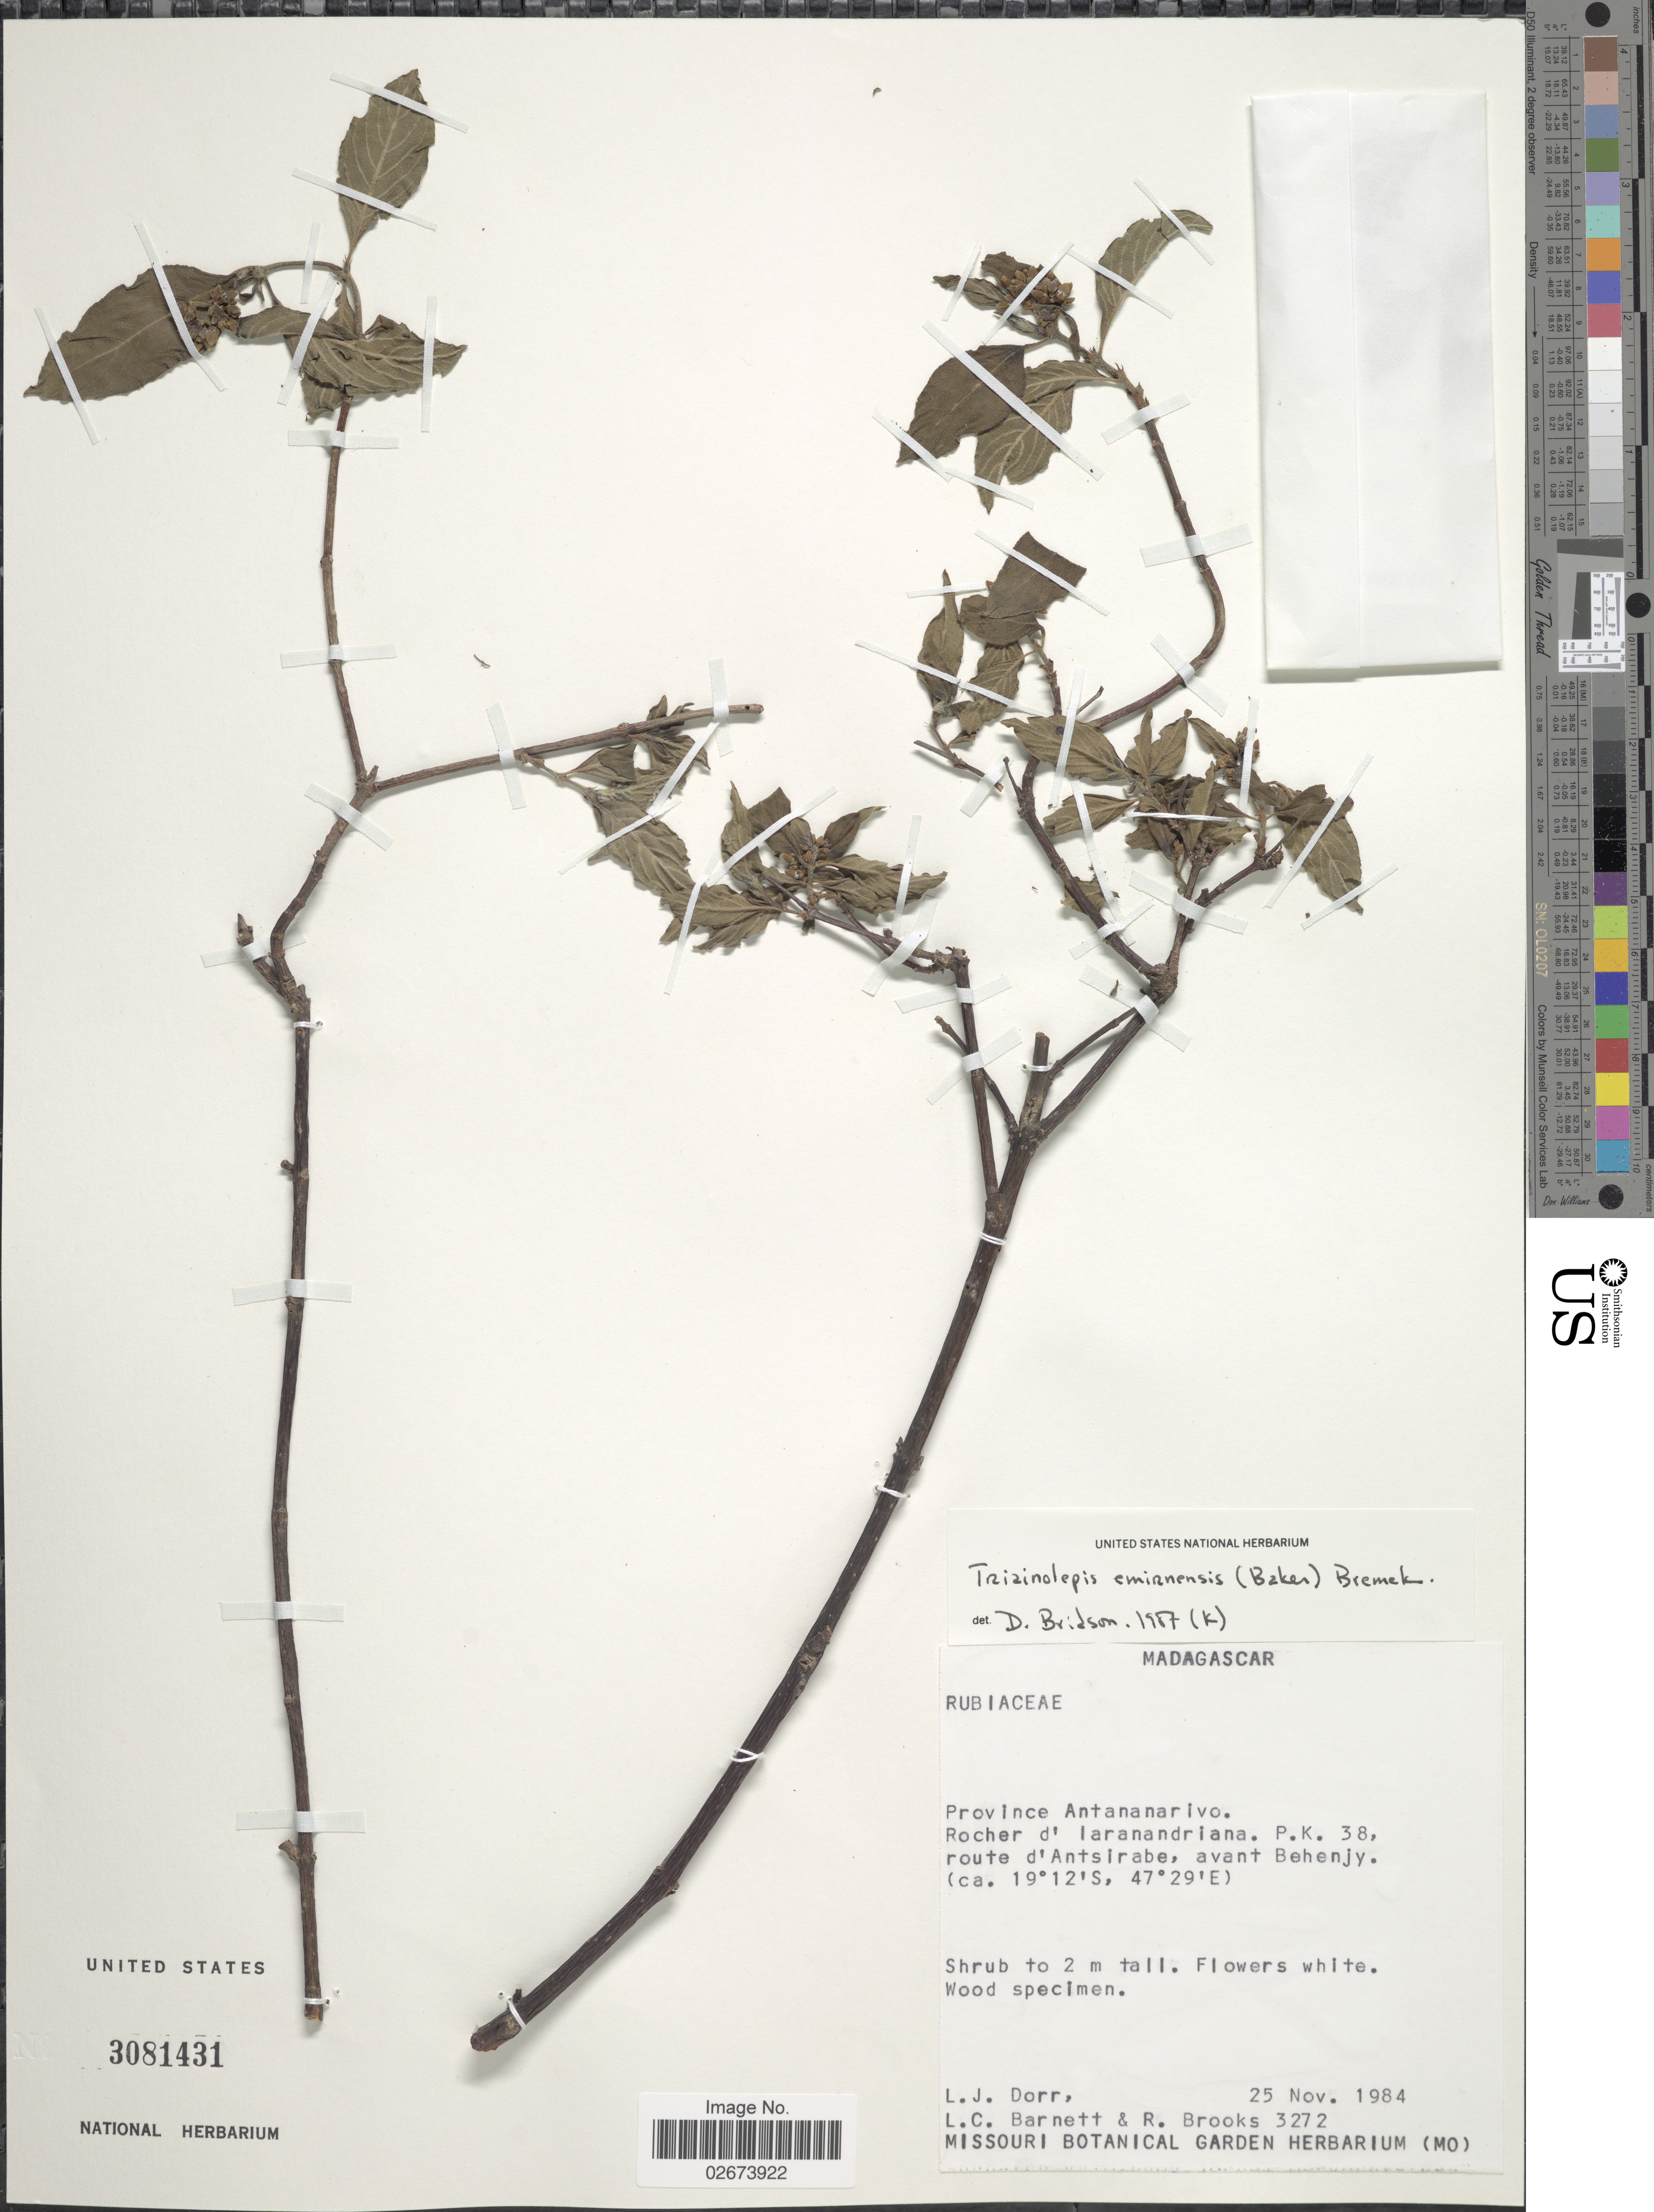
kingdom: Plantae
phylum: Tracheophyta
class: Magnoliopsida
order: Gentianales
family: Rubiaceae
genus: Triainolepis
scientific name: Triainolepis emirnensis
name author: (Baker) Bremek.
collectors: L. J. Dorr, L. C. Barnett & R. Brooks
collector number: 3272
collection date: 1984-11-25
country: Madagascar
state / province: Vakinankaratra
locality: Rocher d'laranandriana. P.K. 38, route d'Antsirabe, avant Behenjy.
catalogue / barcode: US 3081431